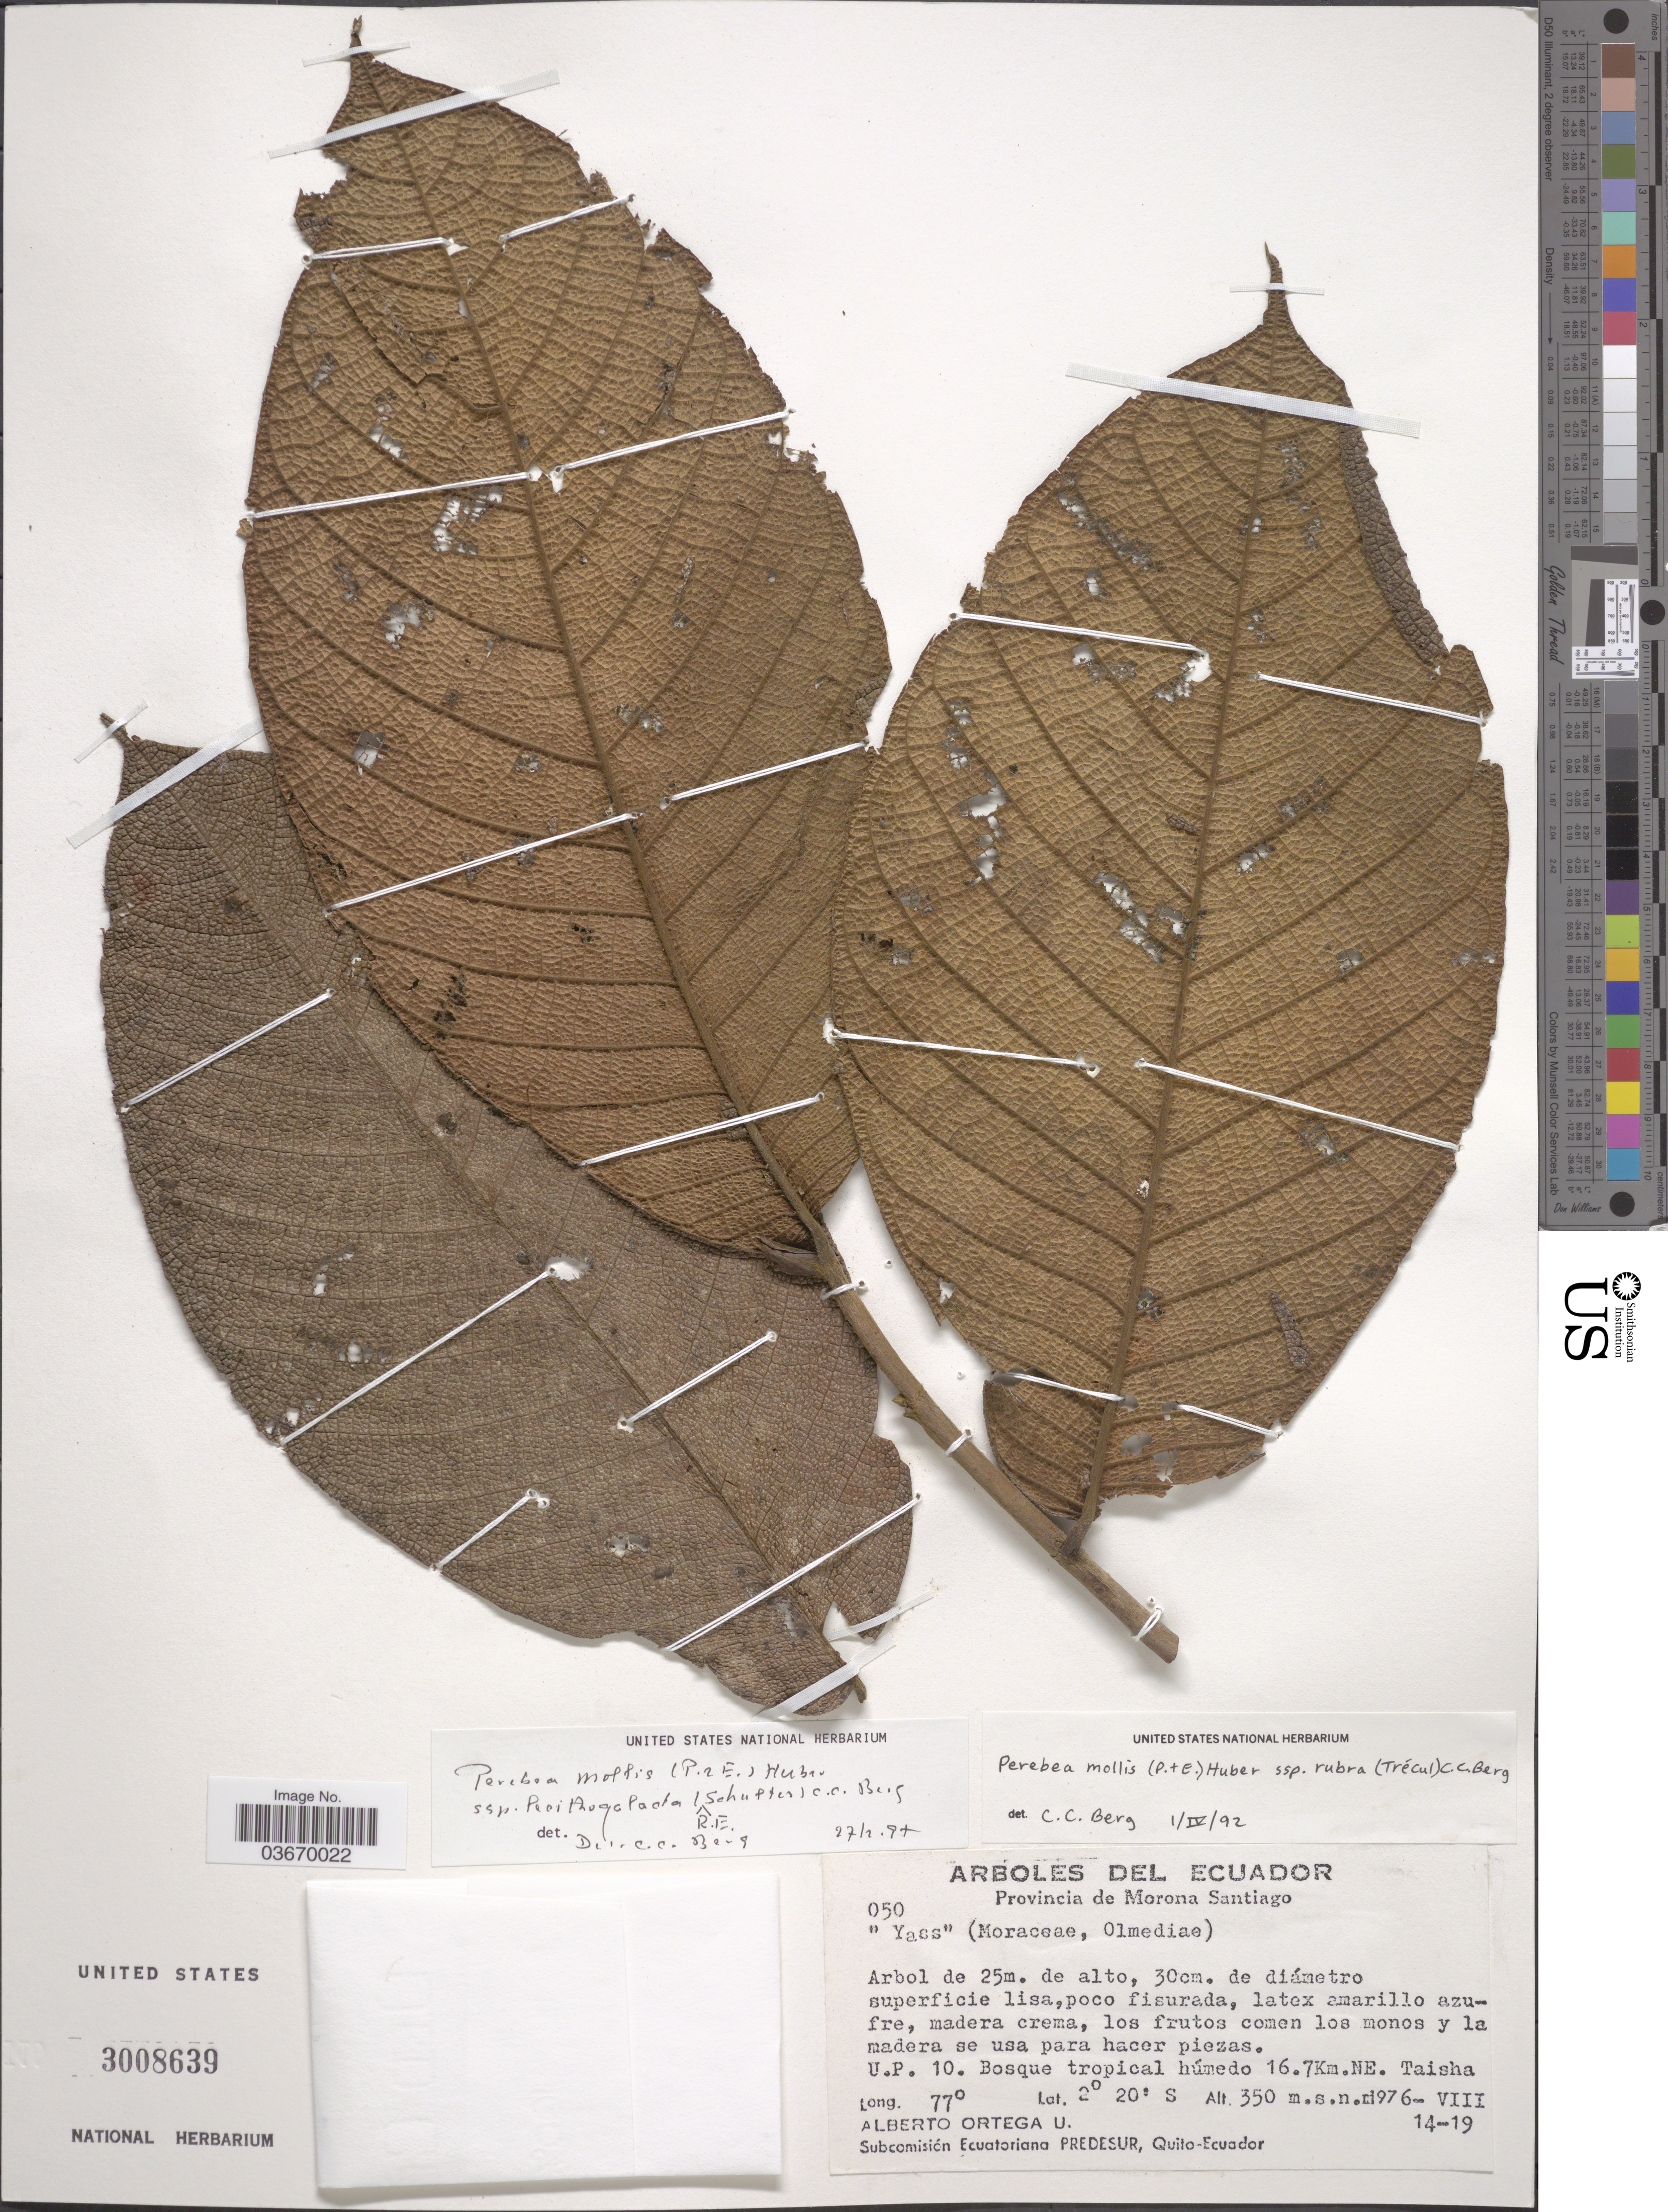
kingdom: Plantae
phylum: Tracheophyta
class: Magnoliopsida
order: Rosales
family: Moraceae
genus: Perebea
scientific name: Perebea mollis subsp. lecithogalacta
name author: (R.E. Schult.) C.C. Berg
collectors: A. T. Ortega U.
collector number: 050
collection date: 1976-08-14/1976-08-19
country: Ecuador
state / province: Morona-Santiago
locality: U.P. 10. Bosque tropical húmedo 16.7Km. NE. Taisha.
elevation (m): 350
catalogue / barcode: US 3008639